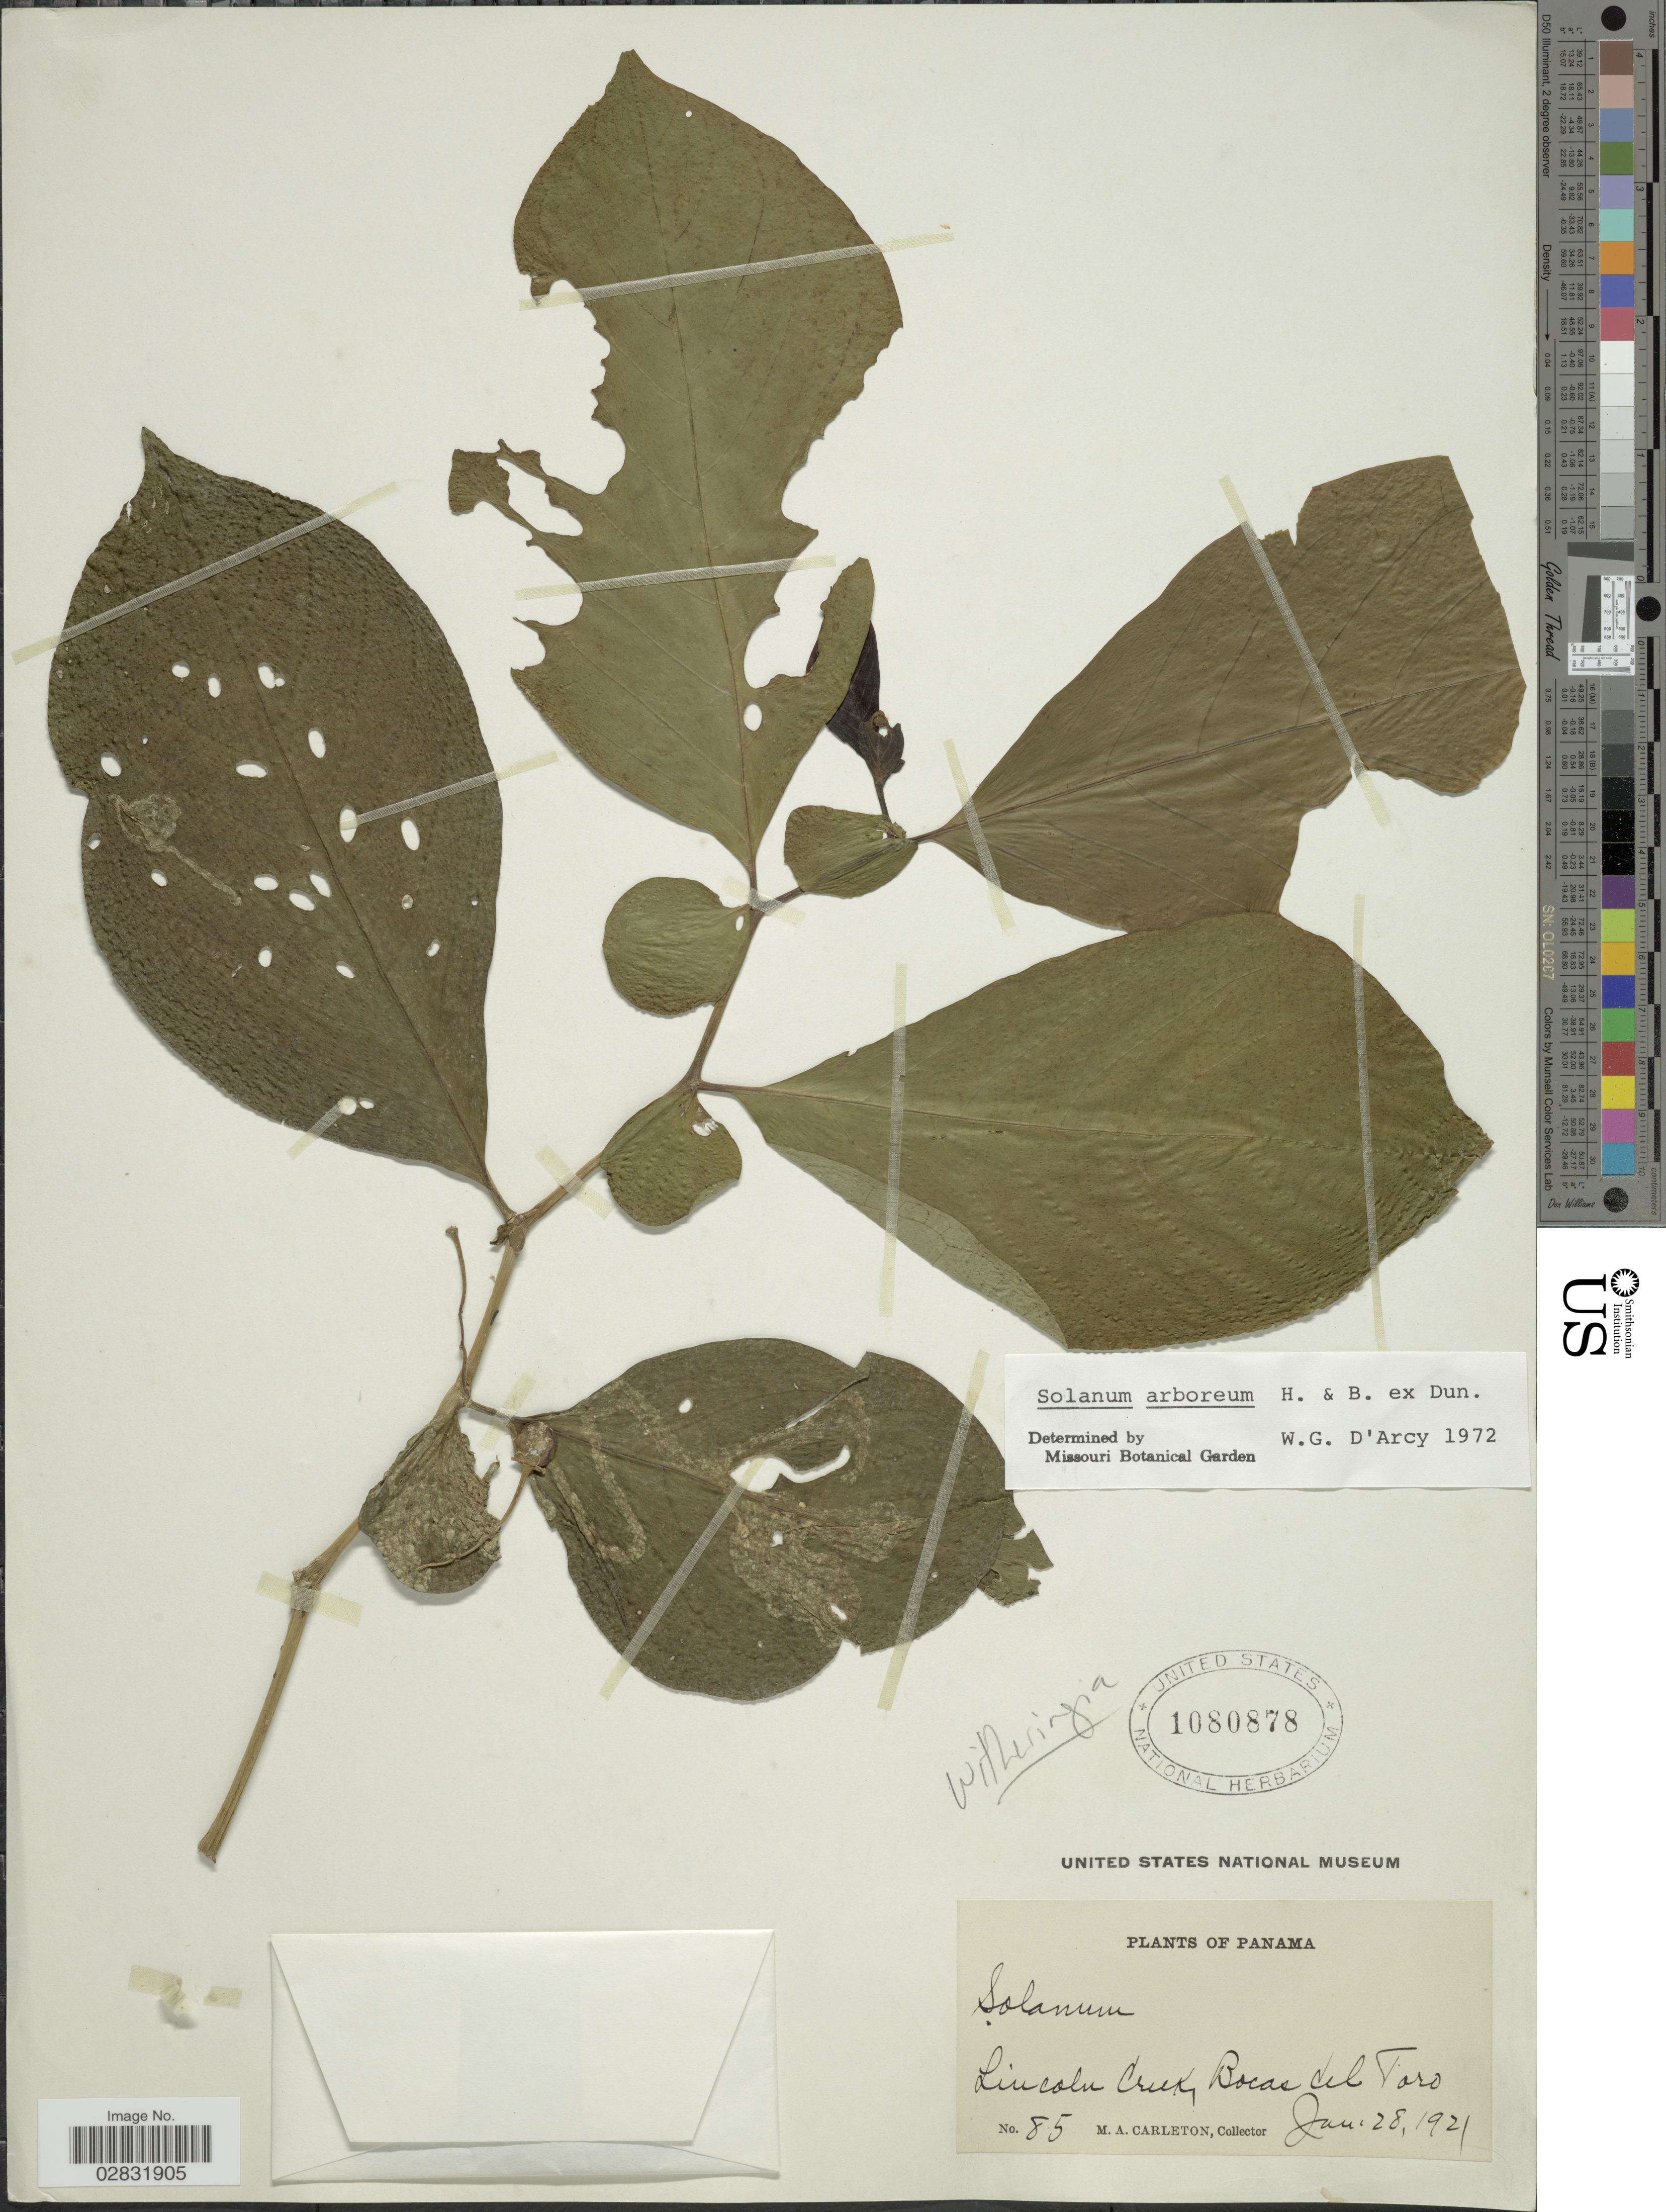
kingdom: Plantae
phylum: Tracheophyta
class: Magnoliopsida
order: Solanales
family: Solanaceae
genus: Solanum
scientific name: Solanum arboreum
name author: Dunal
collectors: M. A. Carleton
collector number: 85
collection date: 1921-01-28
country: Panama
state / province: Bocas del Toro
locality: Lincoln Creek.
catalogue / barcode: US 1080878